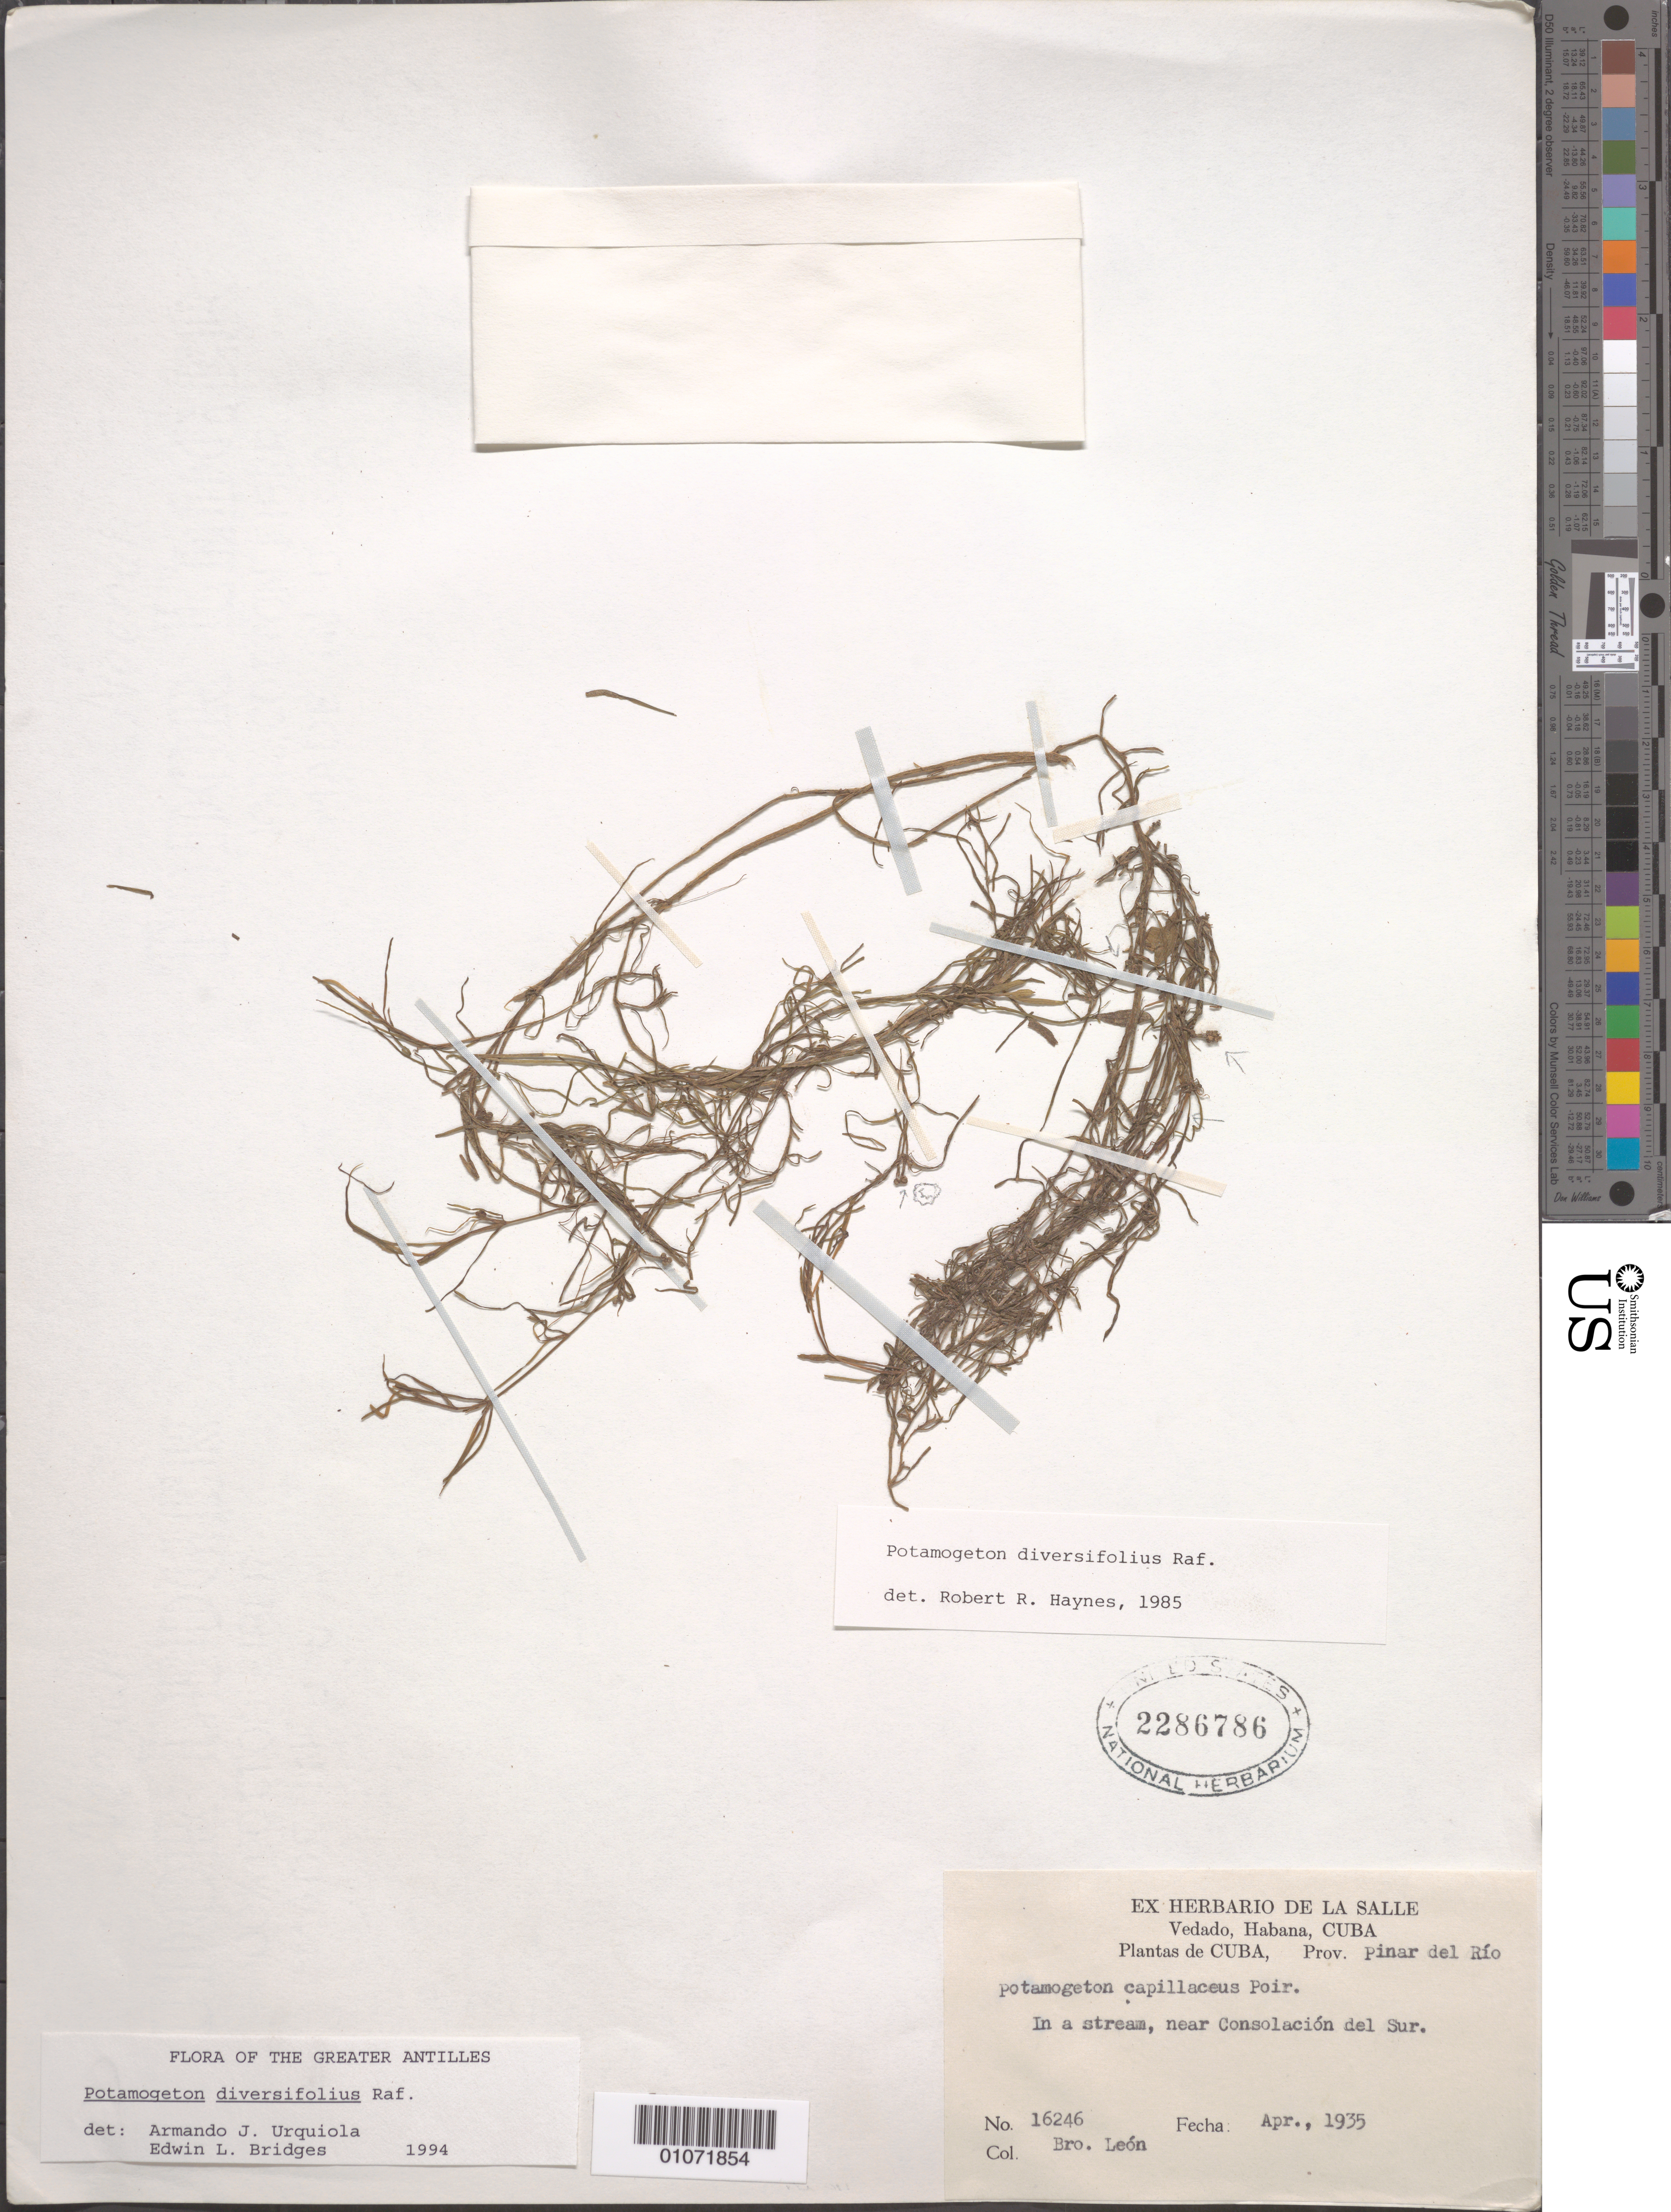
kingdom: Plantae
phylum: Tracheophyta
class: Liliopsida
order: Alismatales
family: Potamogetonaceae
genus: Potamogeton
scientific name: Potamogeton diversifolius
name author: Raf.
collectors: Bro. León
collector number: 16426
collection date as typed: Apr 1935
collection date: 1935-04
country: Cuba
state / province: La Habana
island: Cuba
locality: In a stream, near Constolacion del sur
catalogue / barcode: US 2286786